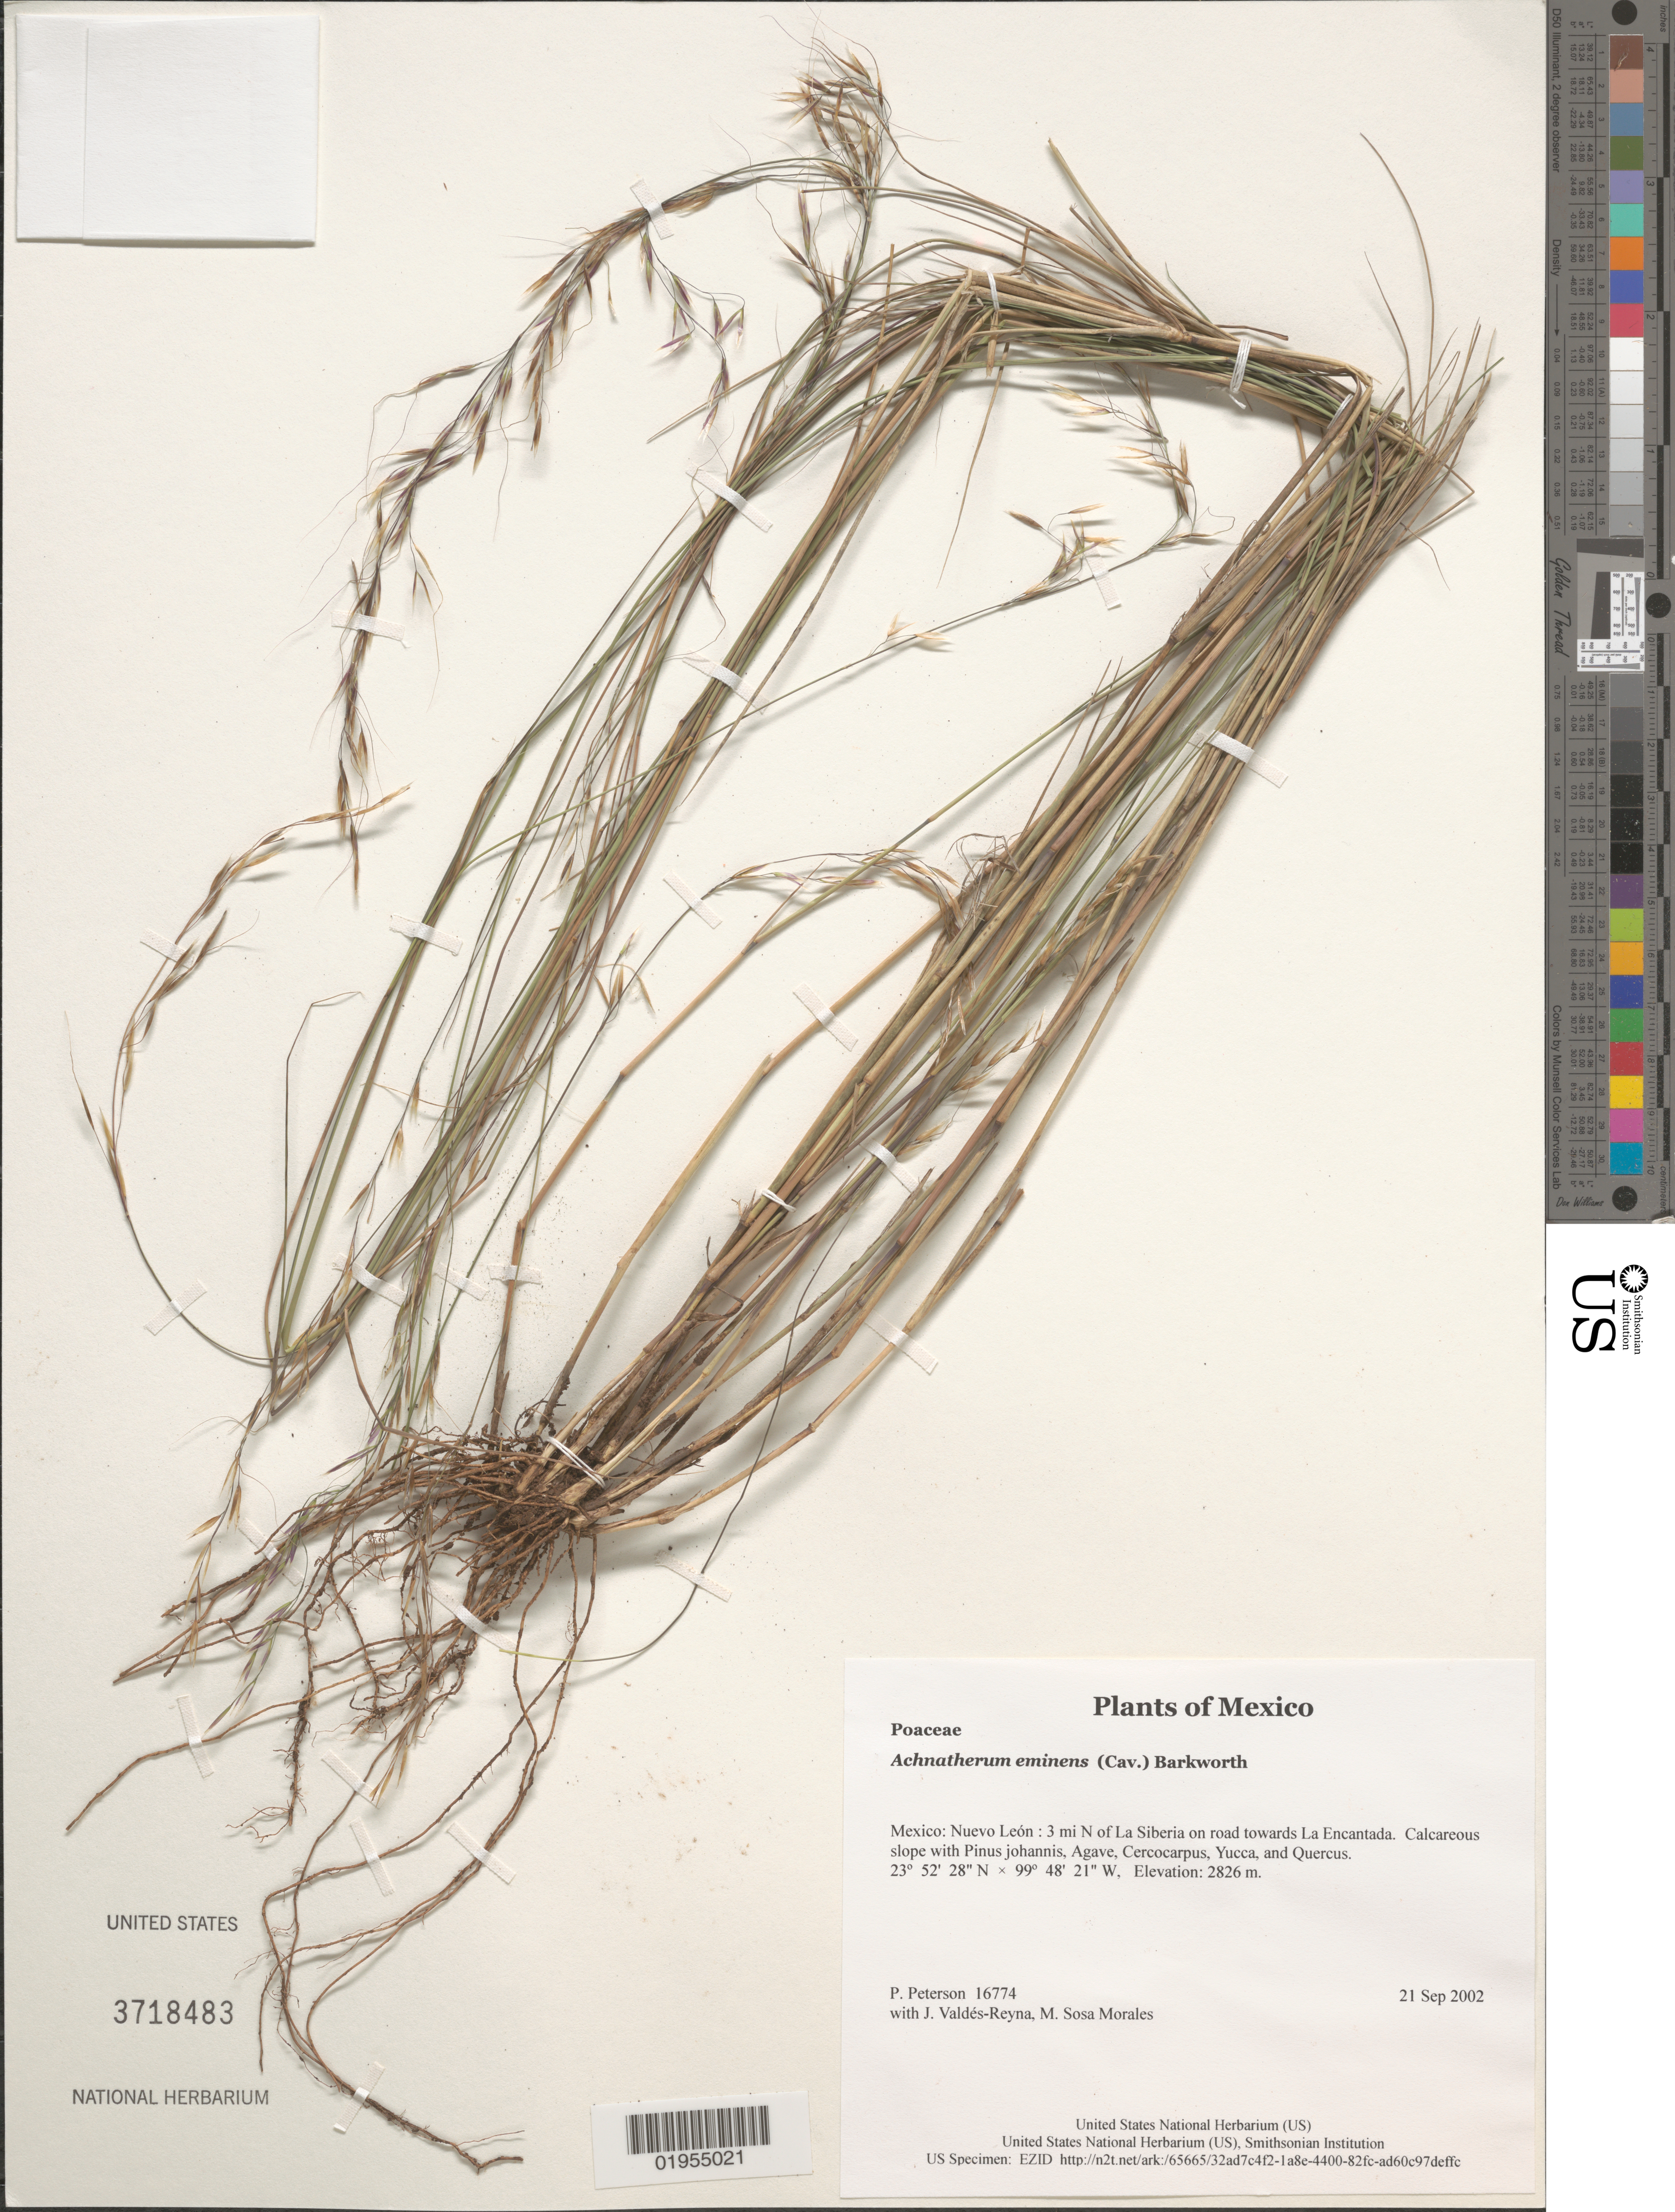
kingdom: Plantae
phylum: Tracheophyta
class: Liliopsida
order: Poales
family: Poaceae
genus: Achnatherum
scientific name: Achnatherum eminens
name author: (Cav.) Barkworth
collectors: P. M. Peterson, J. Valdés-Reyna & M. Sosa Morales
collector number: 16774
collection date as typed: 21 Sep 2002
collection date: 2002-09-21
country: Mexico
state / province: Nuevo León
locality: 3 mi N of La Siberia on road towards La Encantada. Calcareous slope with Pinus johannis, Agave, Cercocarpus, Yucca, and Quercus.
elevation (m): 2826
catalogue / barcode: US 3718483